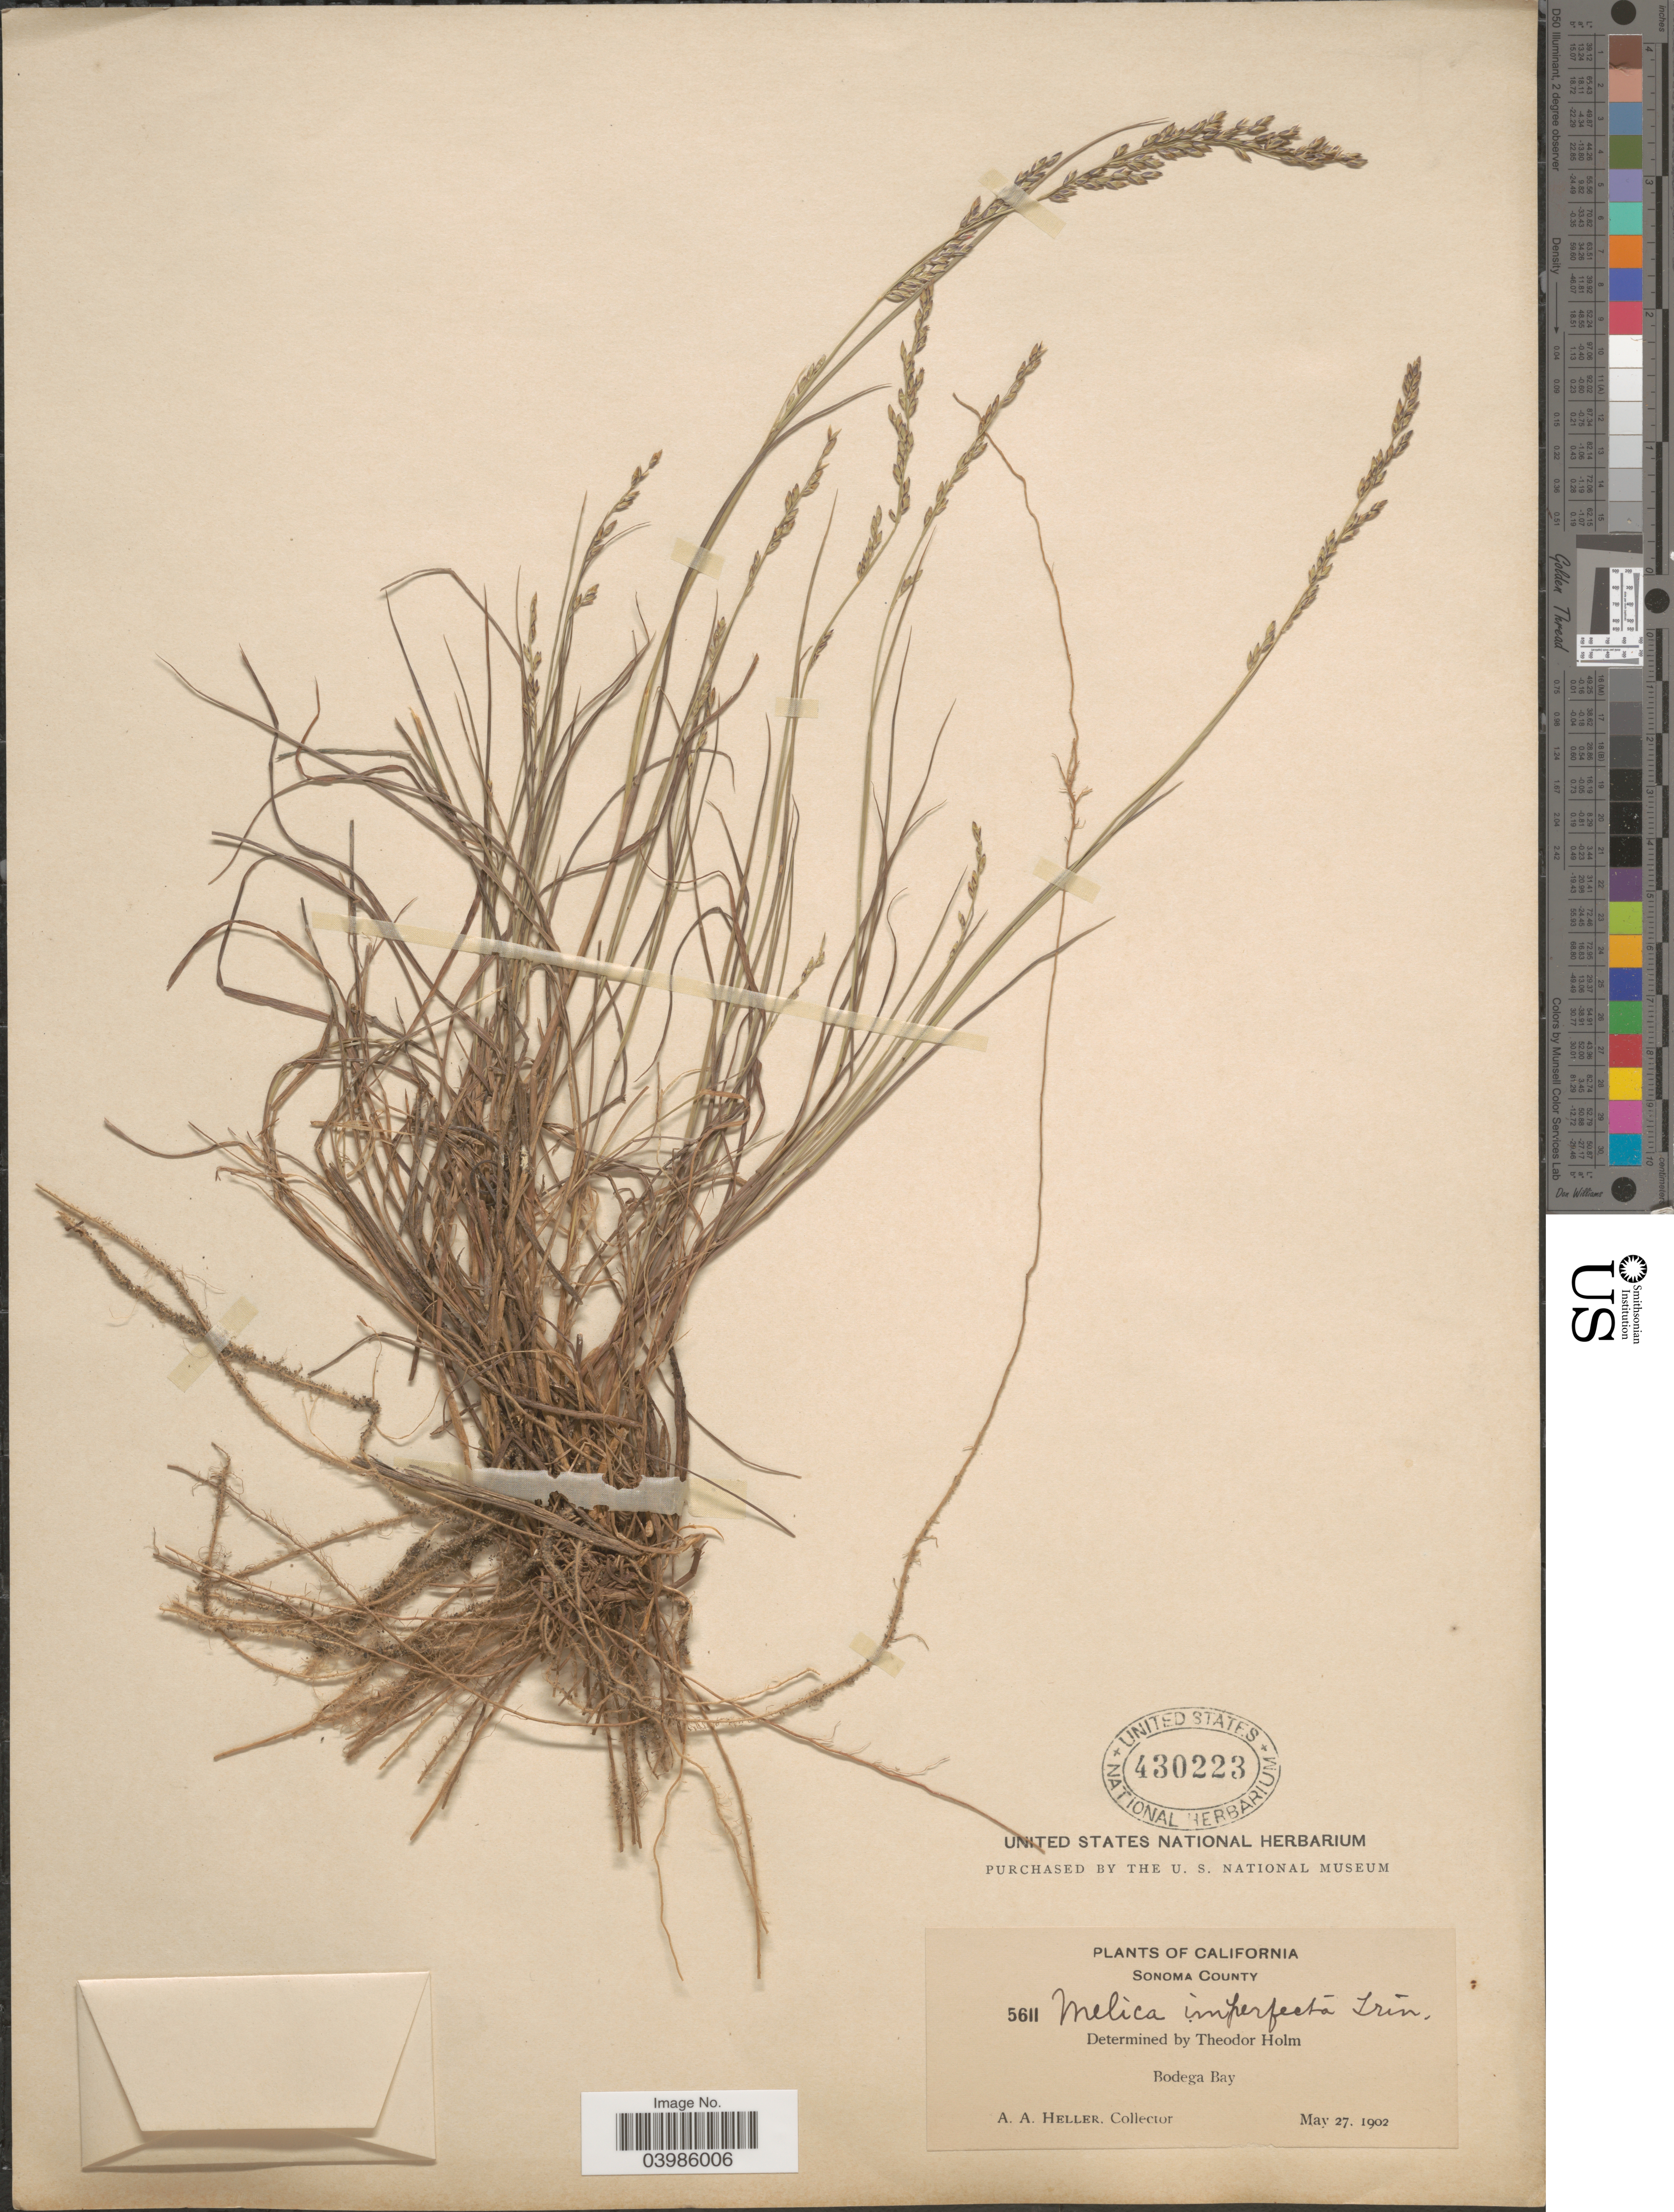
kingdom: Plantae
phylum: Tracheophyta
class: Liliopsida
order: Poales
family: Poaceae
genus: Melica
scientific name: Melica imperfecta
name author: Trin.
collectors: A. A. Heller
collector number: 5611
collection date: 1902-05-27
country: United States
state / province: California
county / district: Sonoma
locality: Sonoma County. Bodega Bay.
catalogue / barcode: US 430223